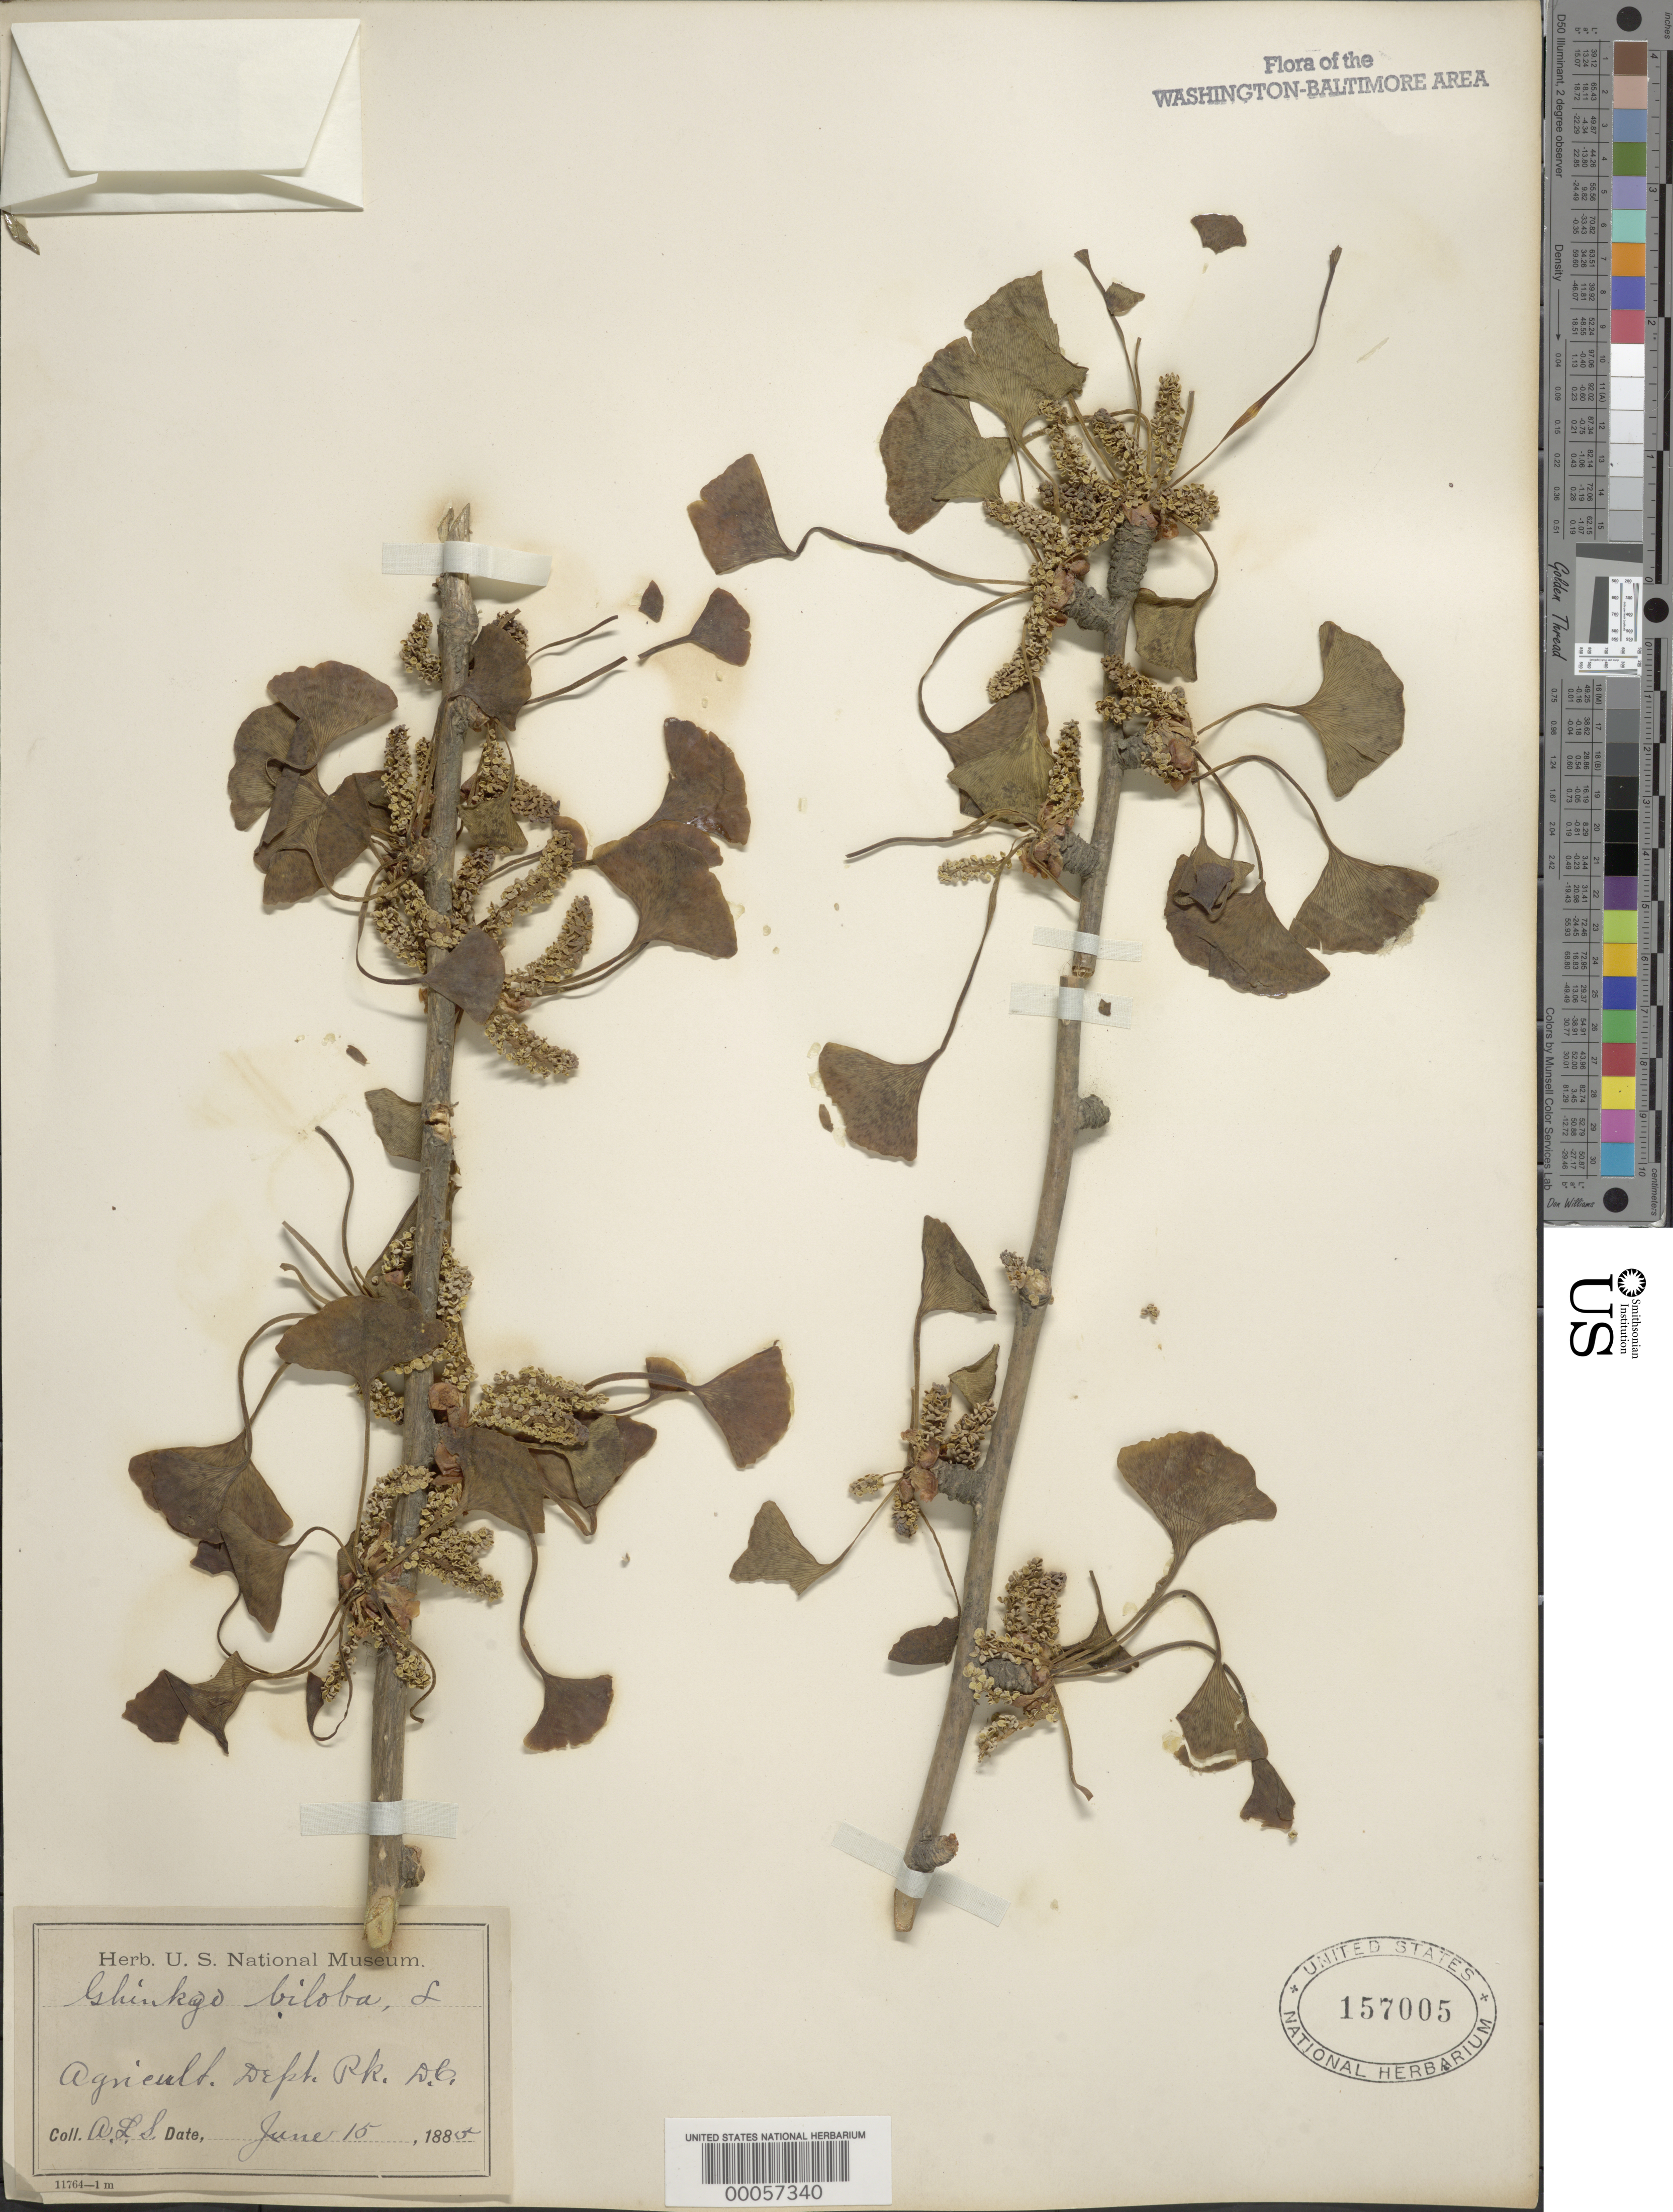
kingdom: Plantae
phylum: Tracheophyta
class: Ginkgoopsida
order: Ginkgoales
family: Ginkgoaceae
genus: Ginkgo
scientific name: Ginkgo biloba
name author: L.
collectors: A. L. Schott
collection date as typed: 15 Jun 1885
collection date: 1885-06-15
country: United States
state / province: District of Columbia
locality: Vicinity of washington d.c., agriculture department park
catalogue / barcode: US 157005